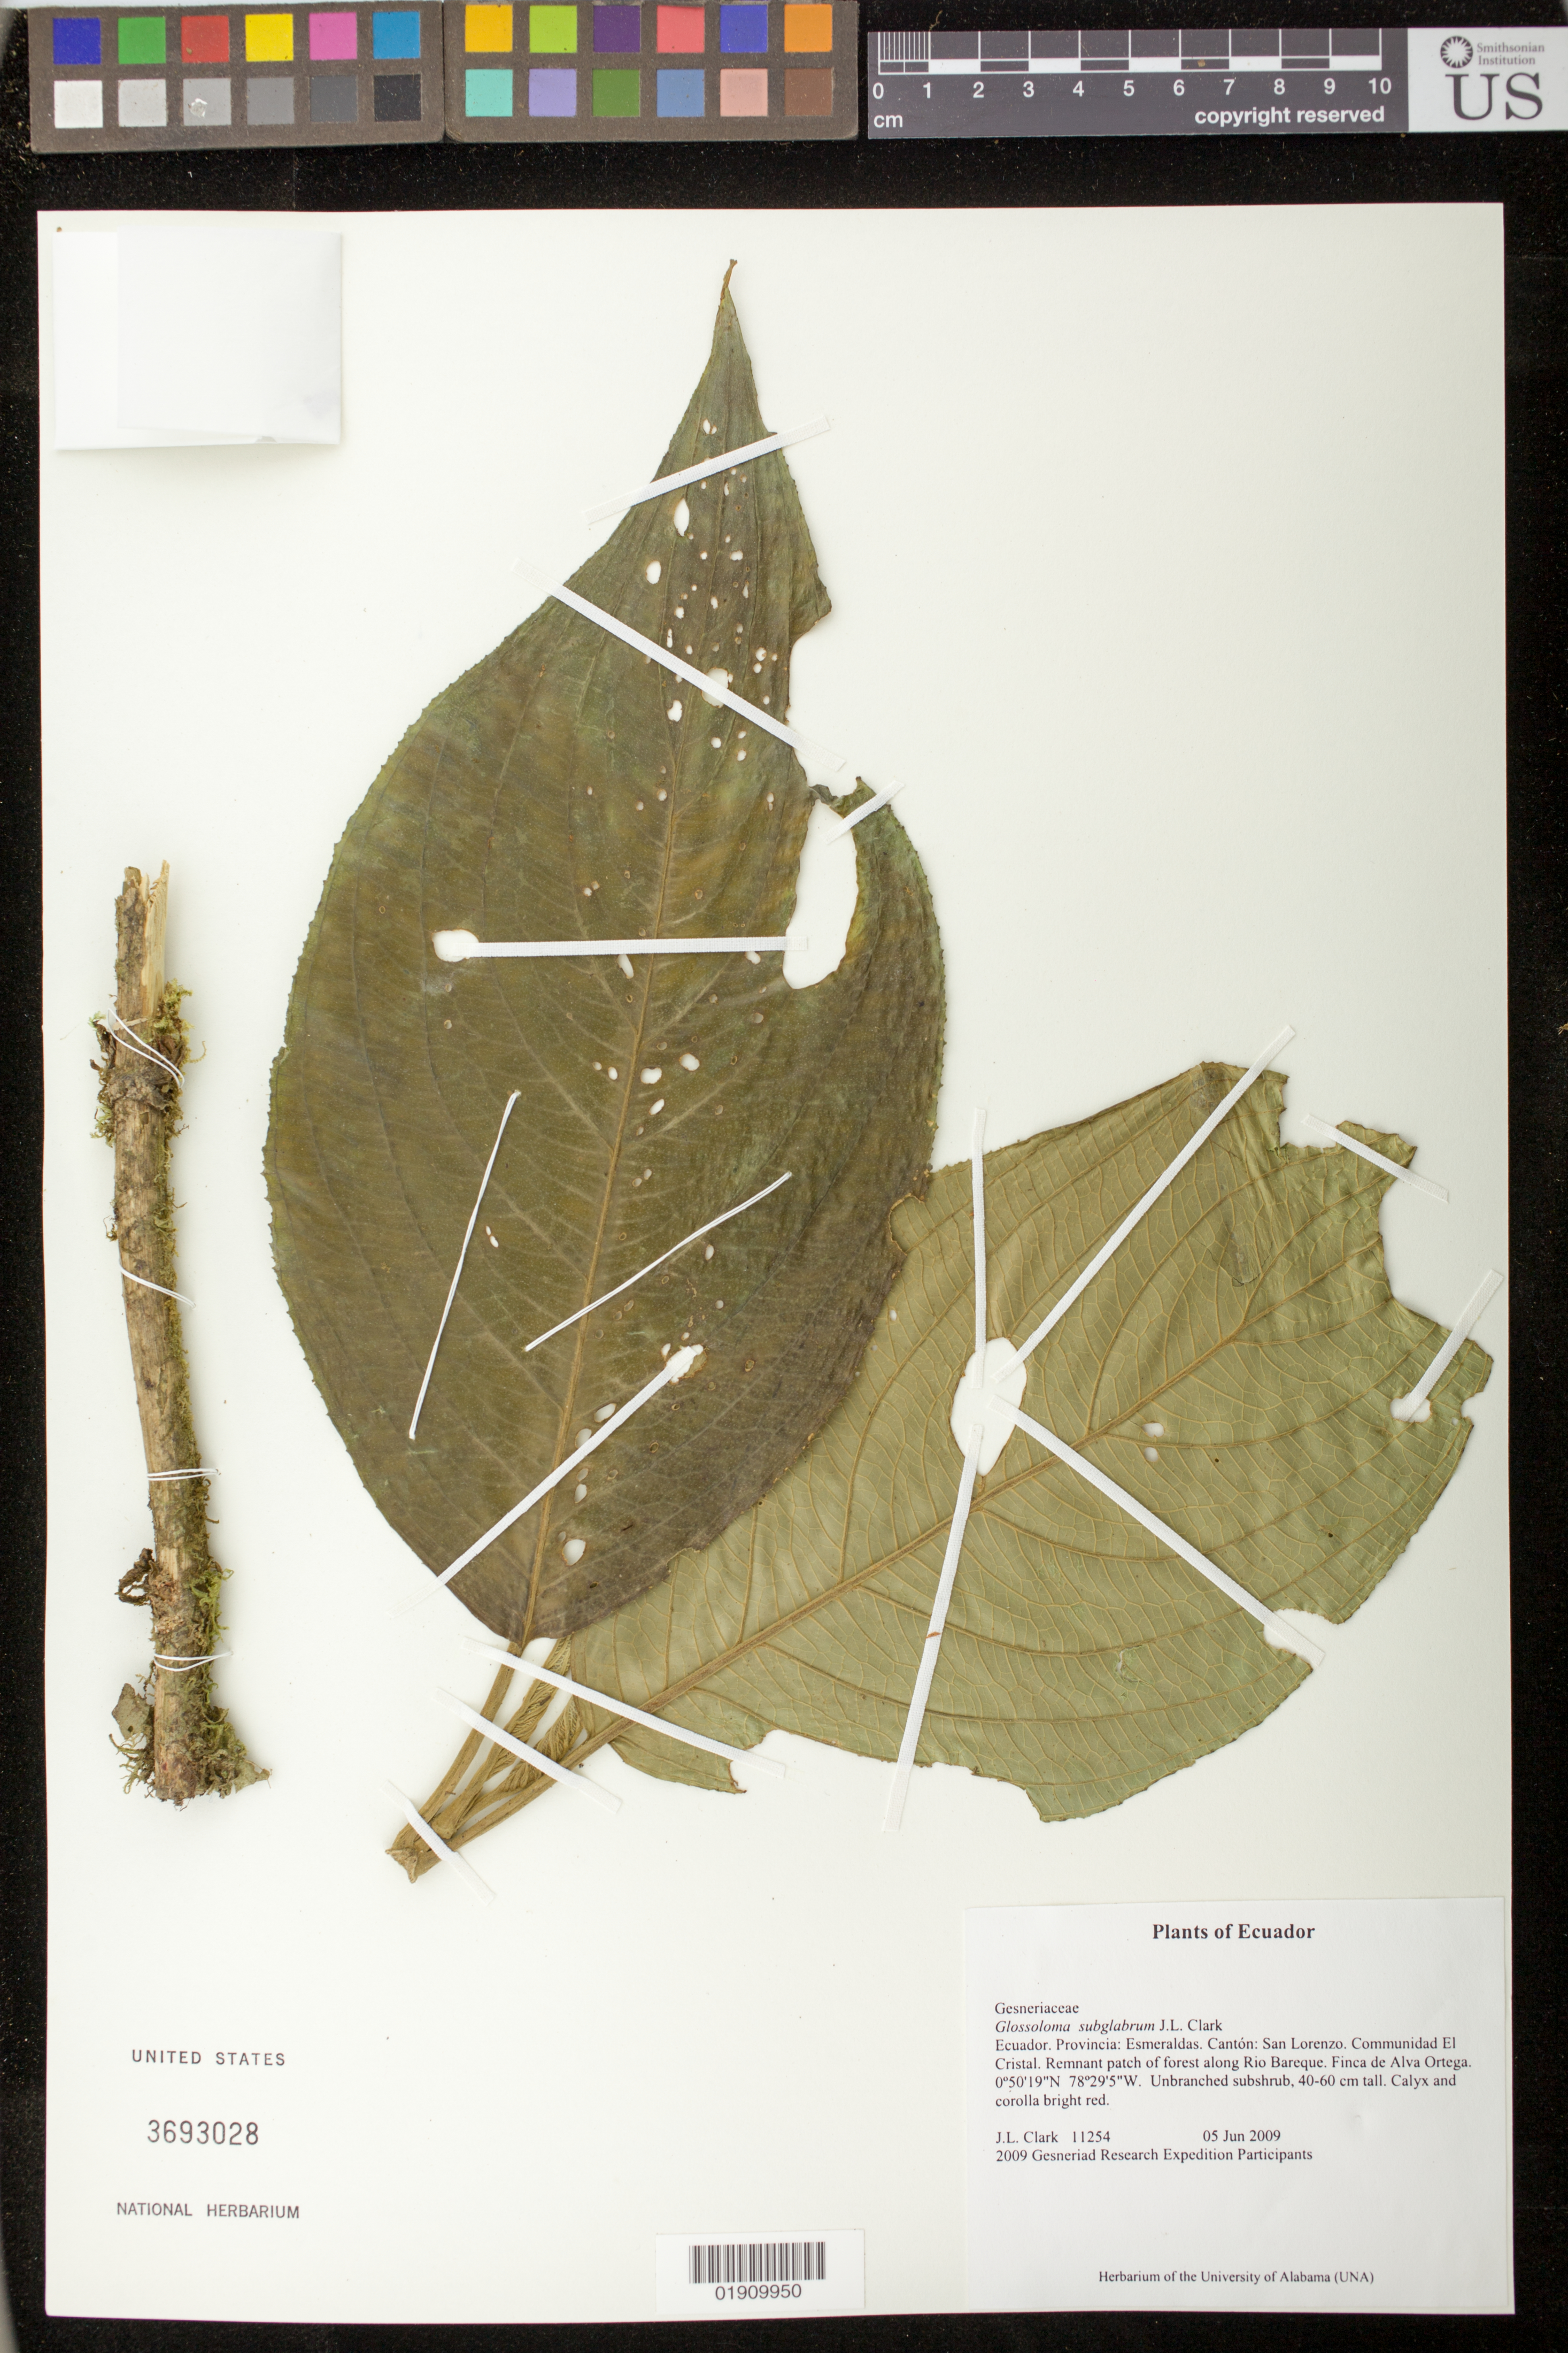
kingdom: Plantae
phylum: Tracheophyta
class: Magnoliopsida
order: Lamiales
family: Gesneriaceae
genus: Glossoloma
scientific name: Glossoloma subglabrum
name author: J.L. Clark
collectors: J. L. Clark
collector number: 11254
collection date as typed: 05 Jun 2009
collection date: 2009-06-05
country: Ecuador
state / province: Esmeraldas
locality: Ecuador. Provincia; Esmeraldas. Canton: San Lorenzo. Communidad El Cristal. Remnant patch of forest along Rio Bareque. Finca de Alva Ortega.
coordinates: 0°50'19"N, 78°29'5"W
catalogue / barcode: US 3693028